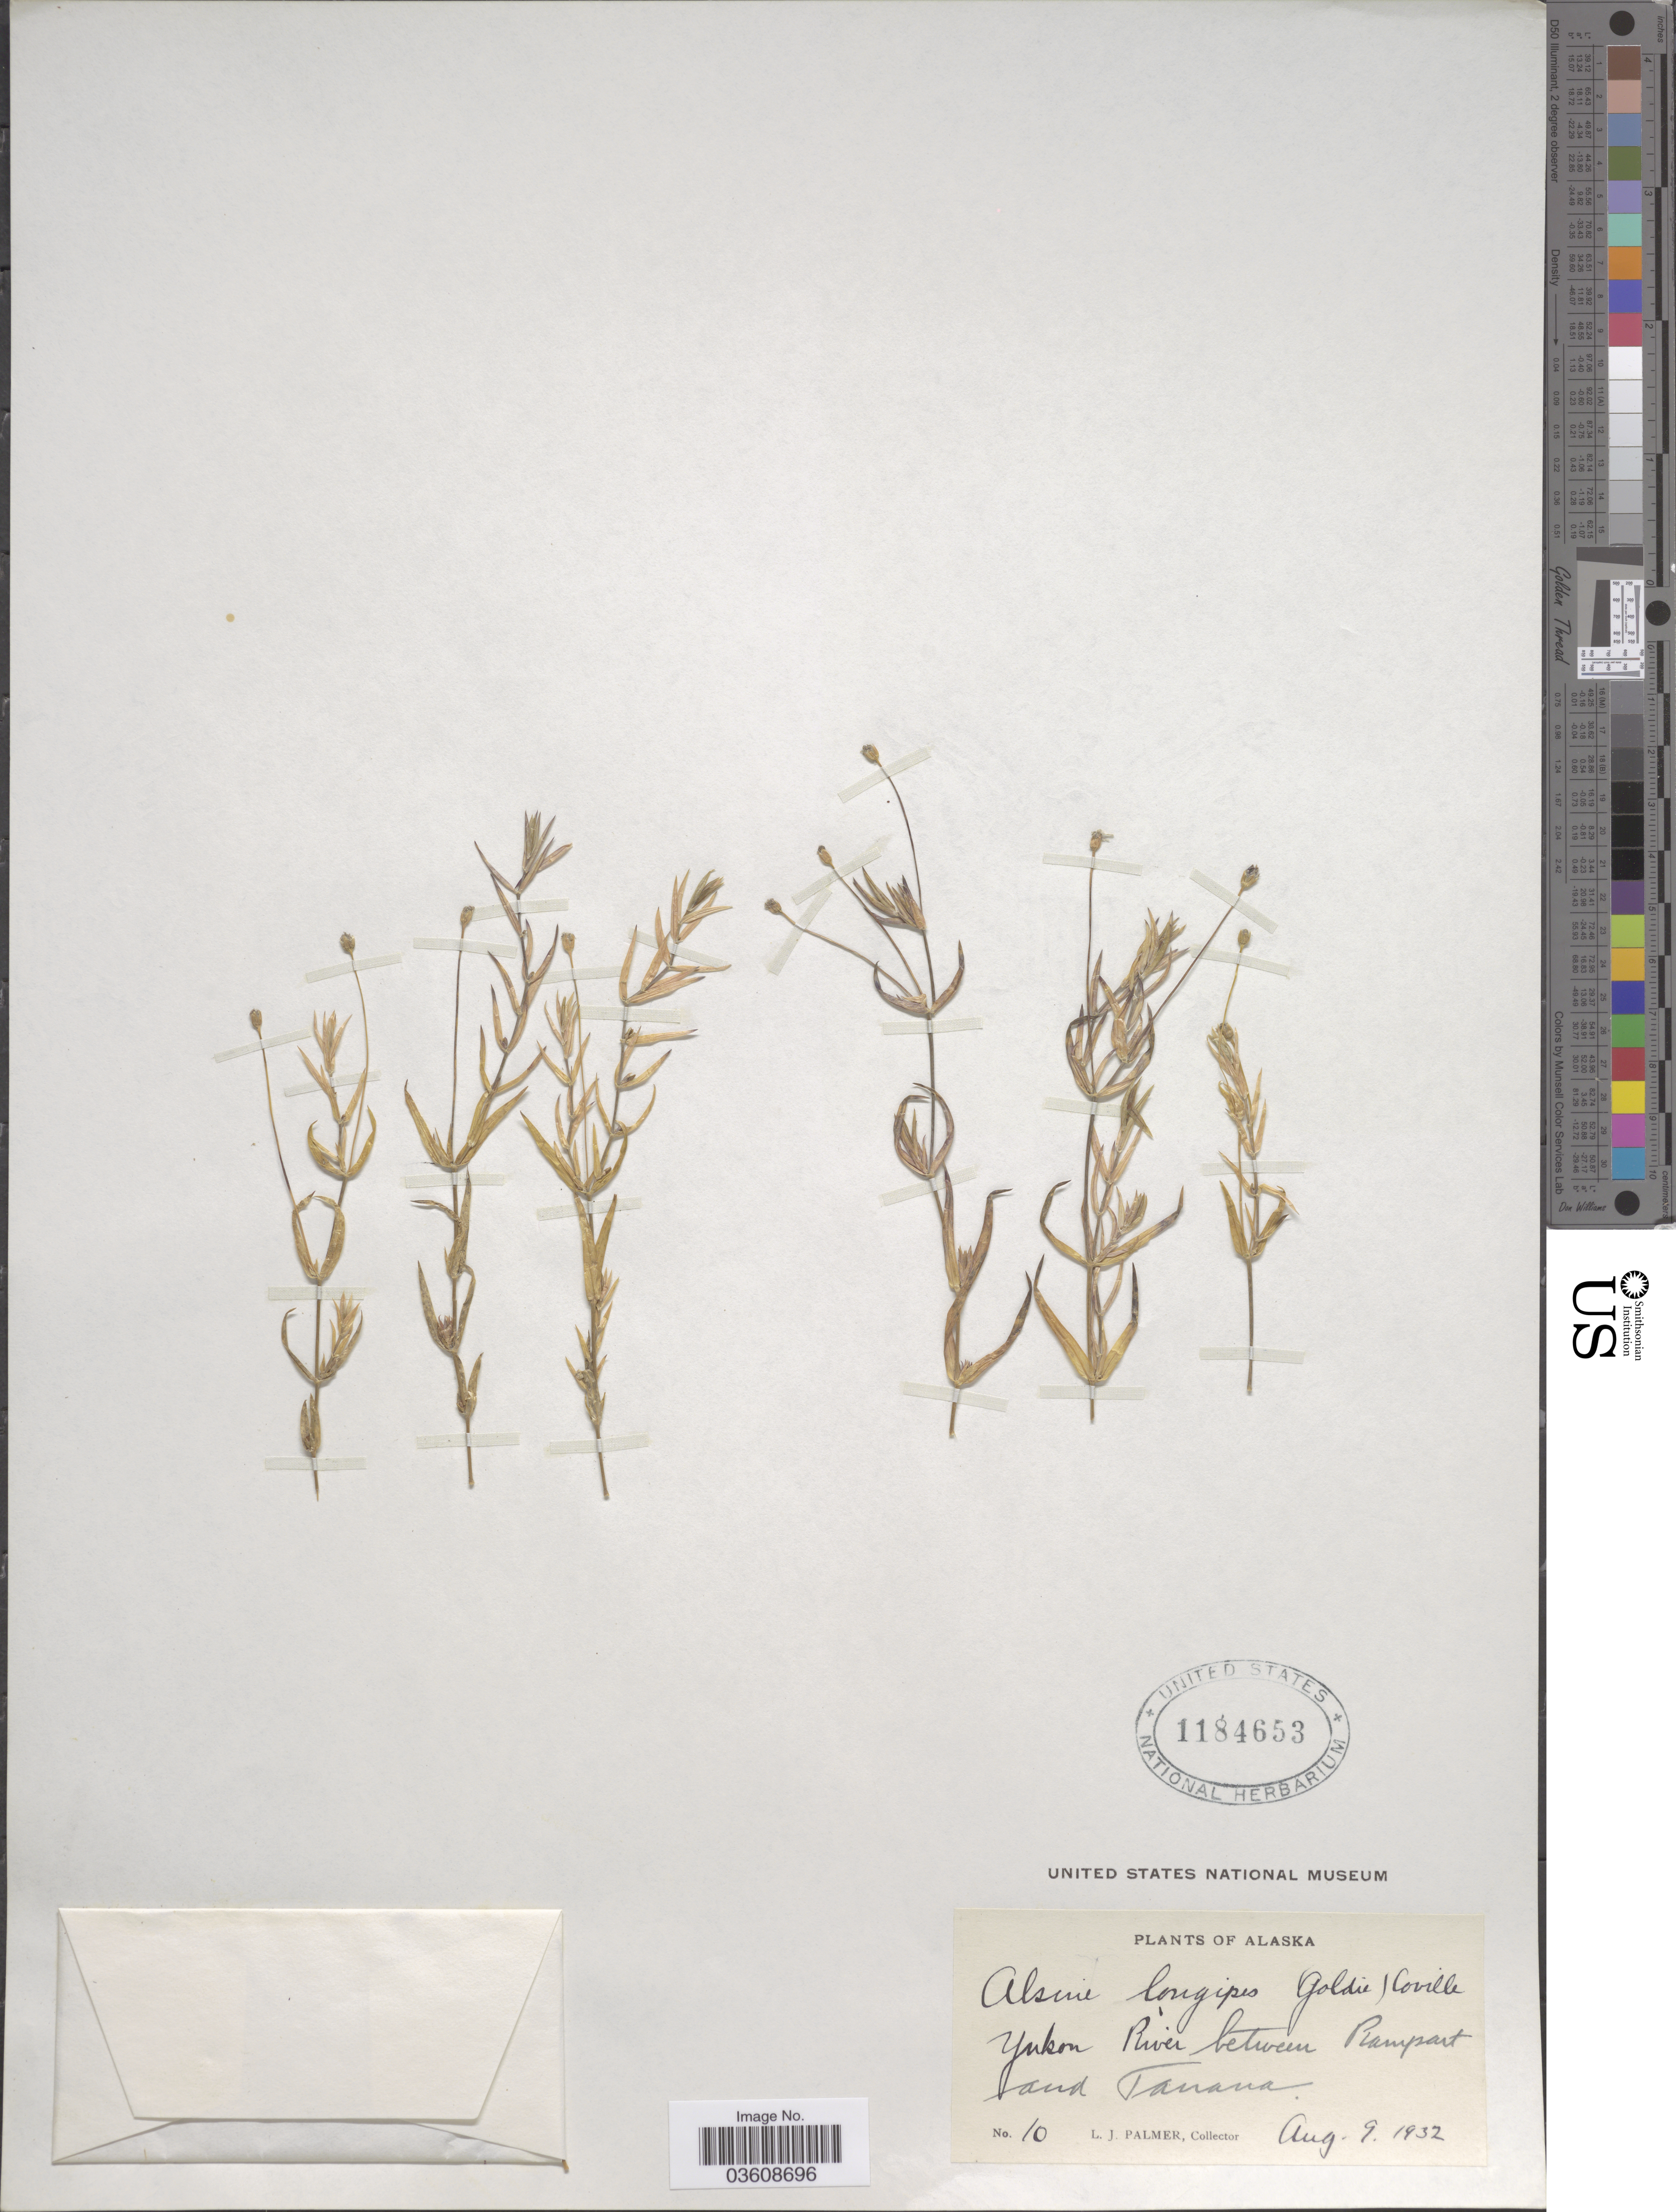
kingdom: Plantae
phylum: Tracheophyta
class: Magnoliopsida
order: Caryophyllales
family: Caryophyllaceae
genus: Stellaria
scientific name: Stellaria longipes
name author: Goldie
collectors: L. J. Palmer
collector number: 10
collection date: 1932-08-09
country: United States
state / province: Alaska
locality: Yukon River between Rampart and Tanana.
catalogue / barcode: US 1184653